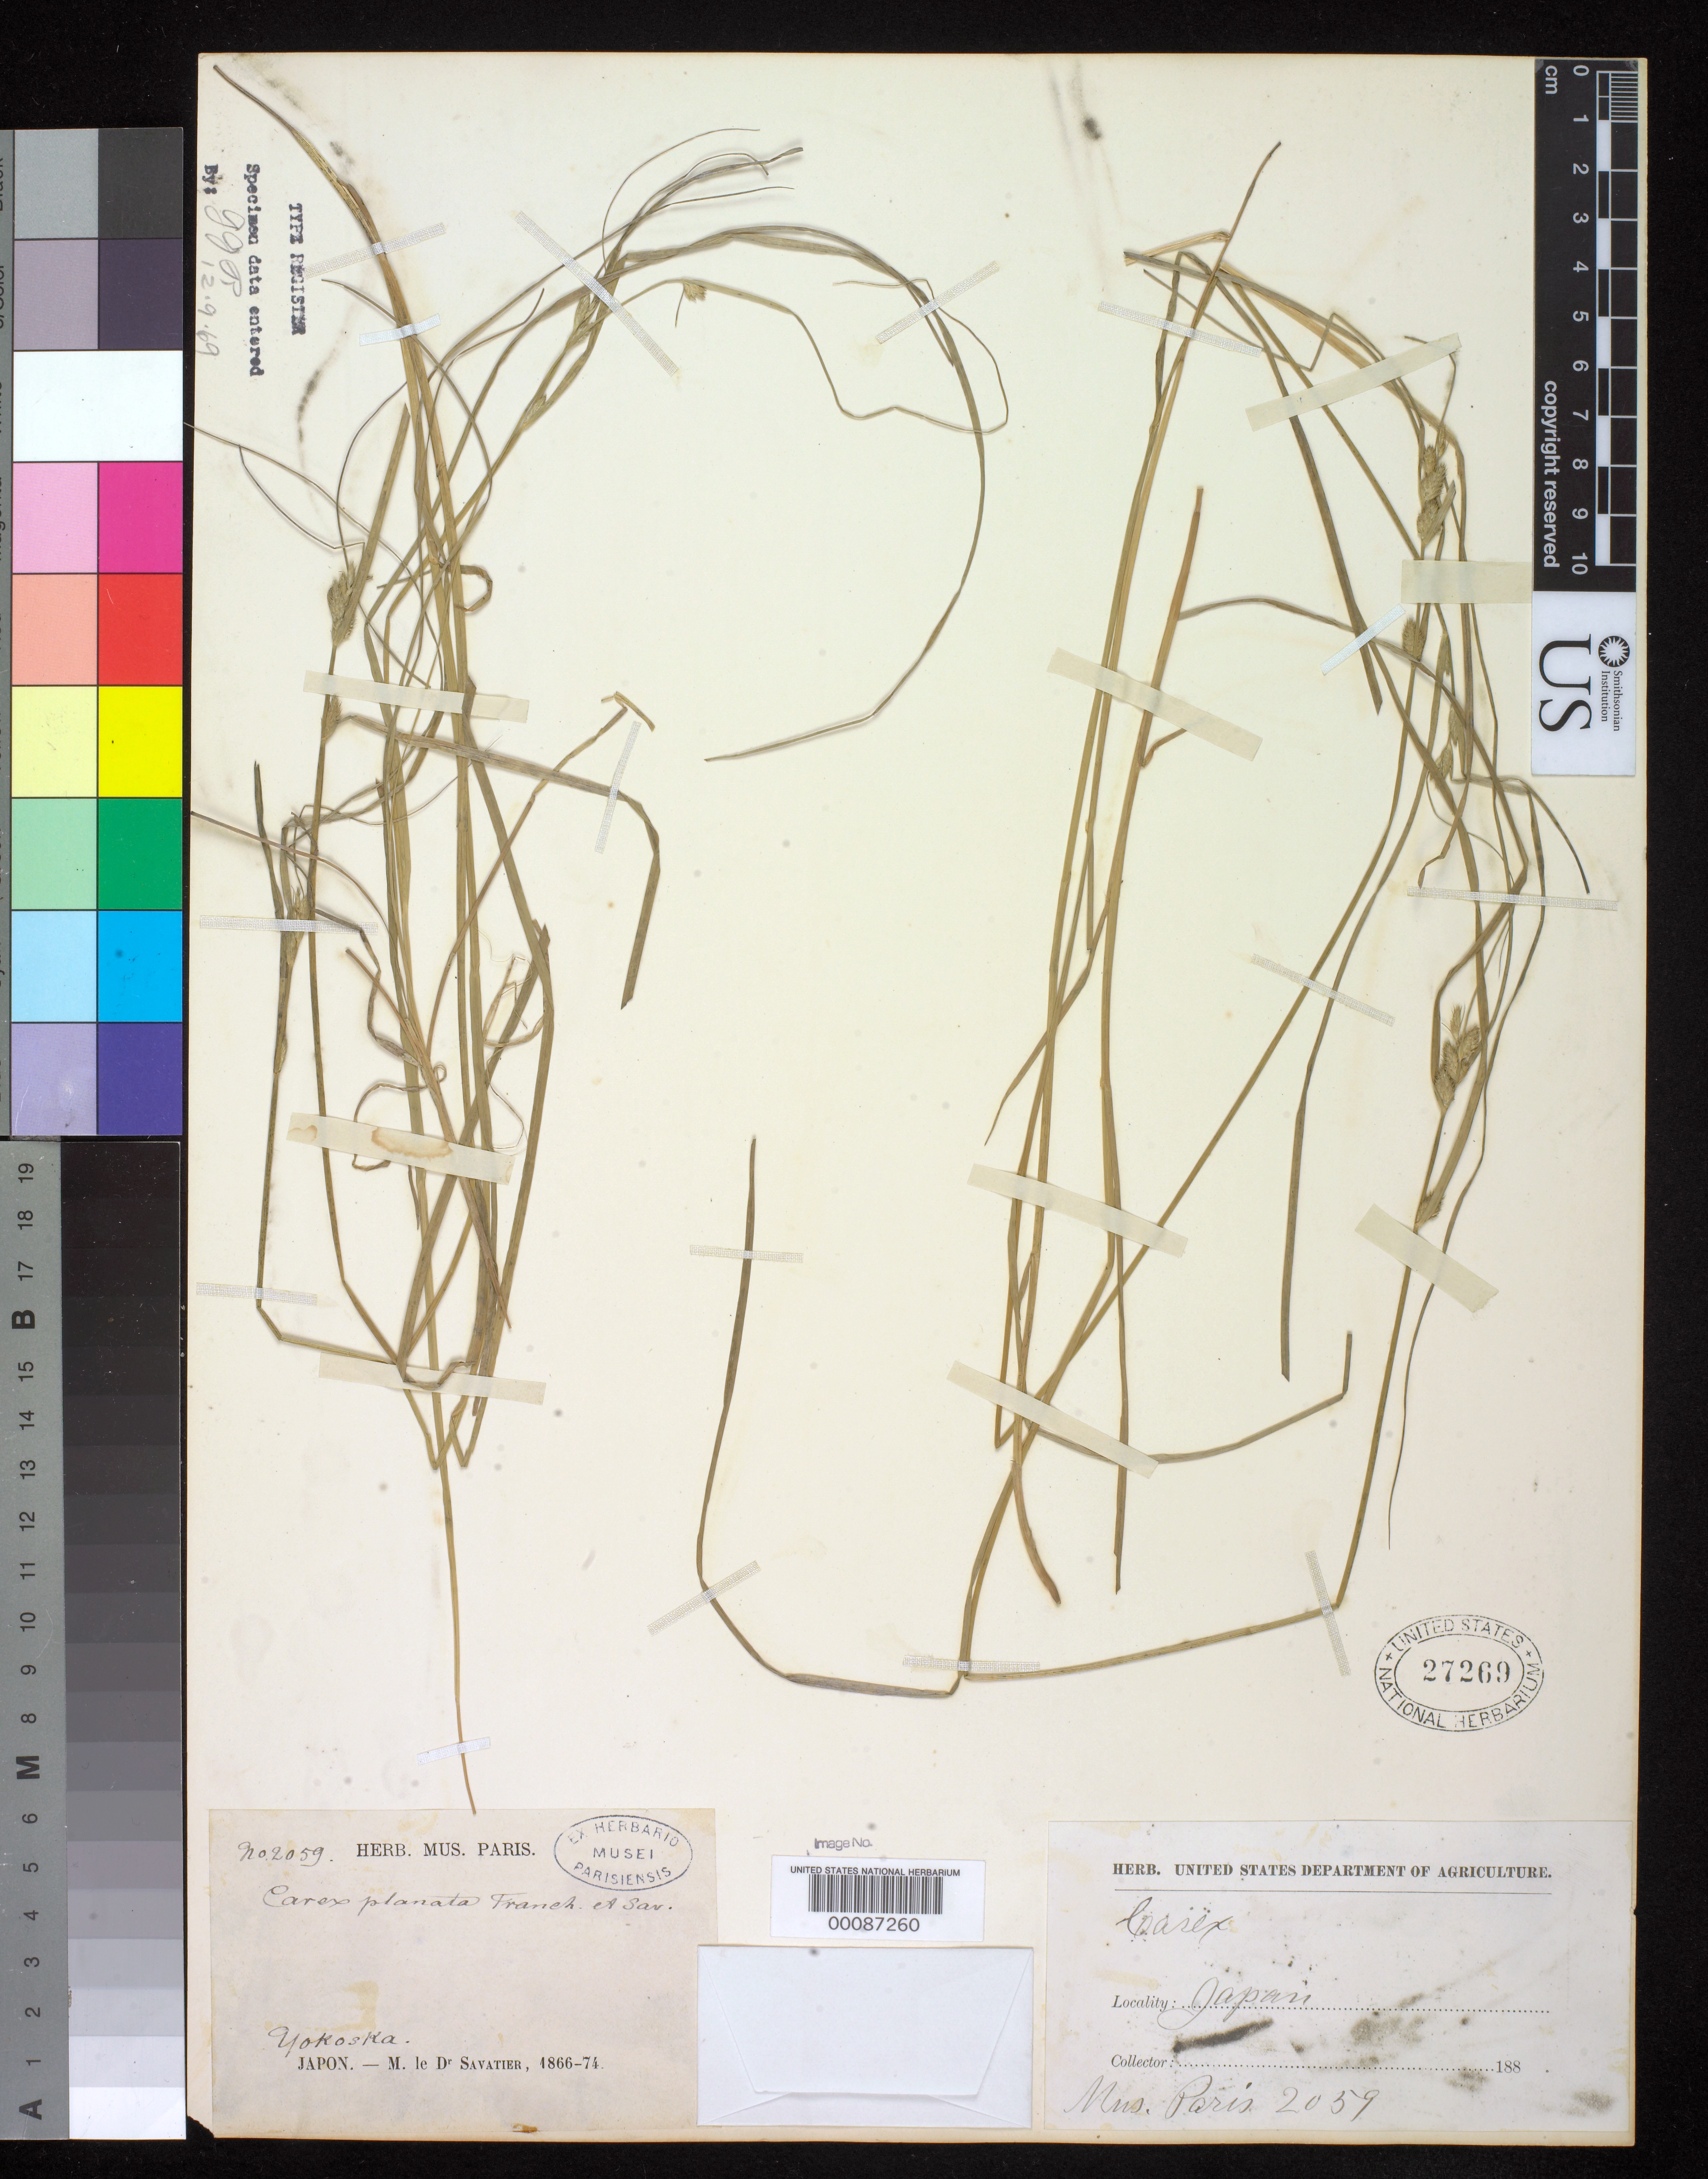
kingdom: Plantae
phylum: Tracheophyta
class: Liliopsida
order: Poales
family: Cyperaceae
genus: Carex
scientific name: Carex planata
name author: Franch. & Sav.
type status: Type Material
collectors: P. Savatier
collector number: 2059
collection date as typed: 1866 to -- --- 1874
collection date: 1866/1874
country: Japan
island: Honshu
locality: Honshu (Island), Yokosuka.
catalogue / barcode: US 27269